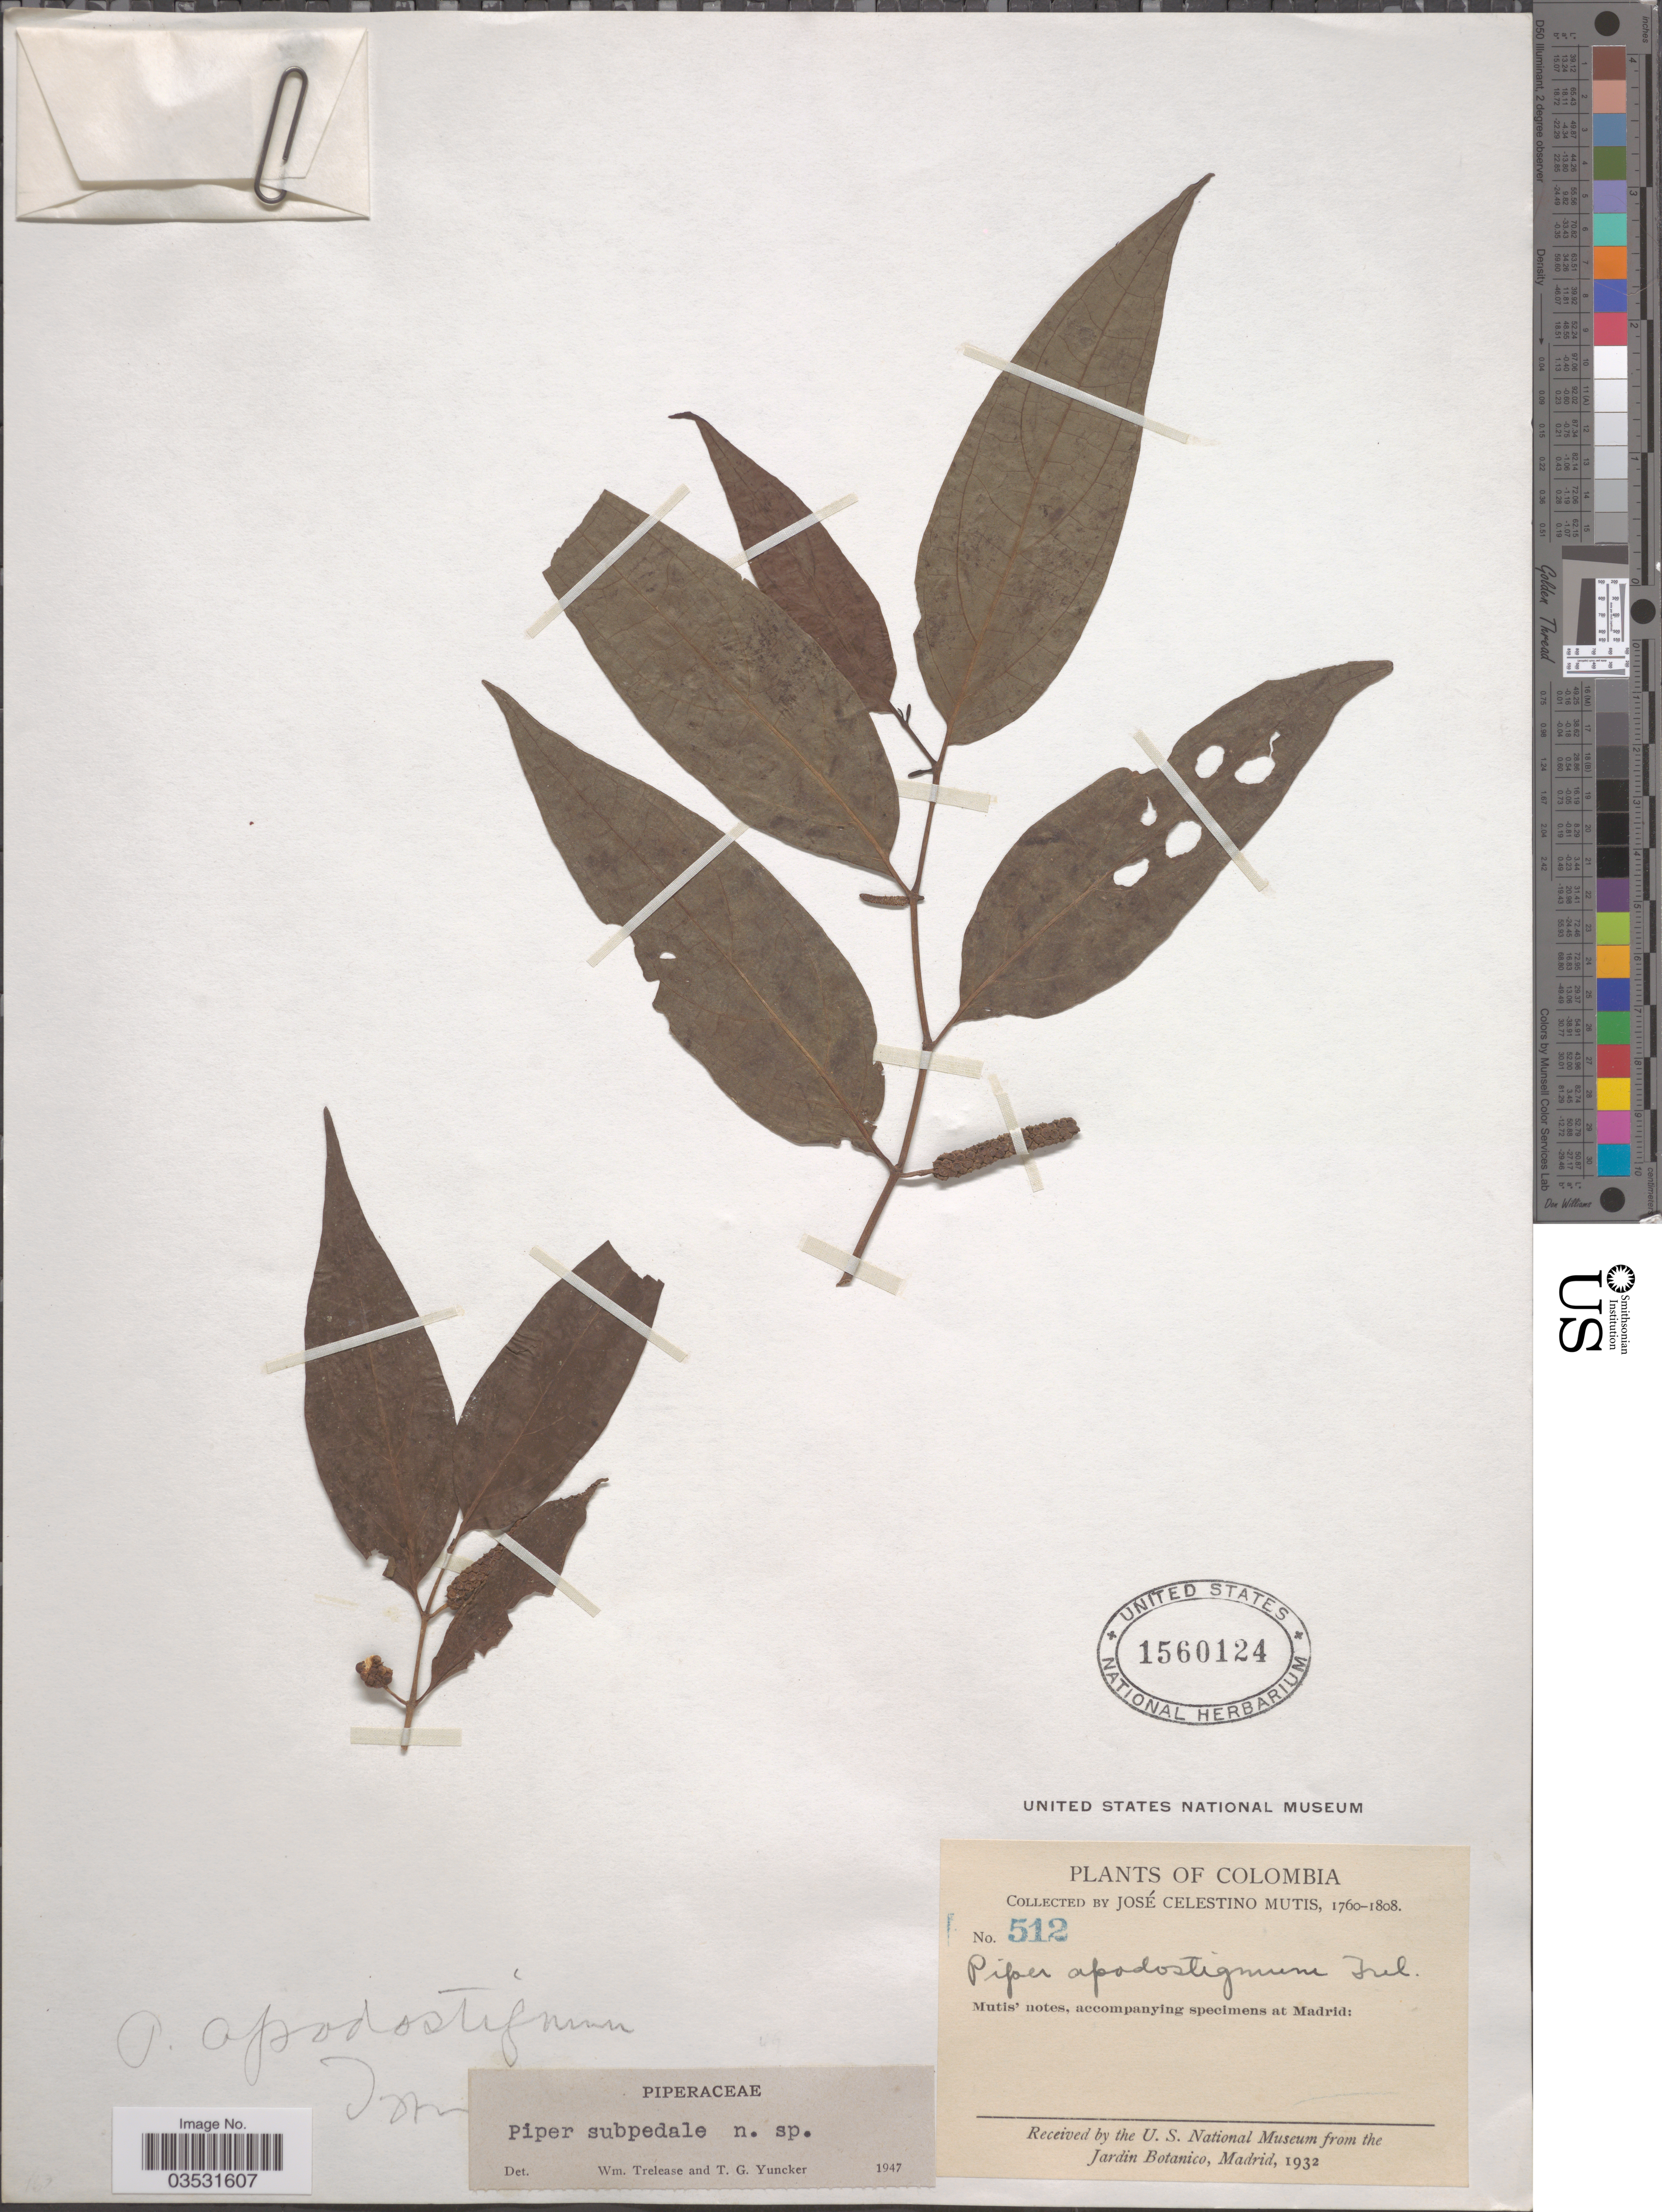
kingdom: Plantae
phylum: Tracheophyta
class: Magnoliopsida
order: Piperales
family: Piperaceae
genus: Piper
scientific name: Piper subpedale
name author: Trel. & Yunck.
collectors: J. C. B. Mutis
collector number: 512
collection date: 1760/1808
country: Colombia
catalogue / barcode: US 1560124